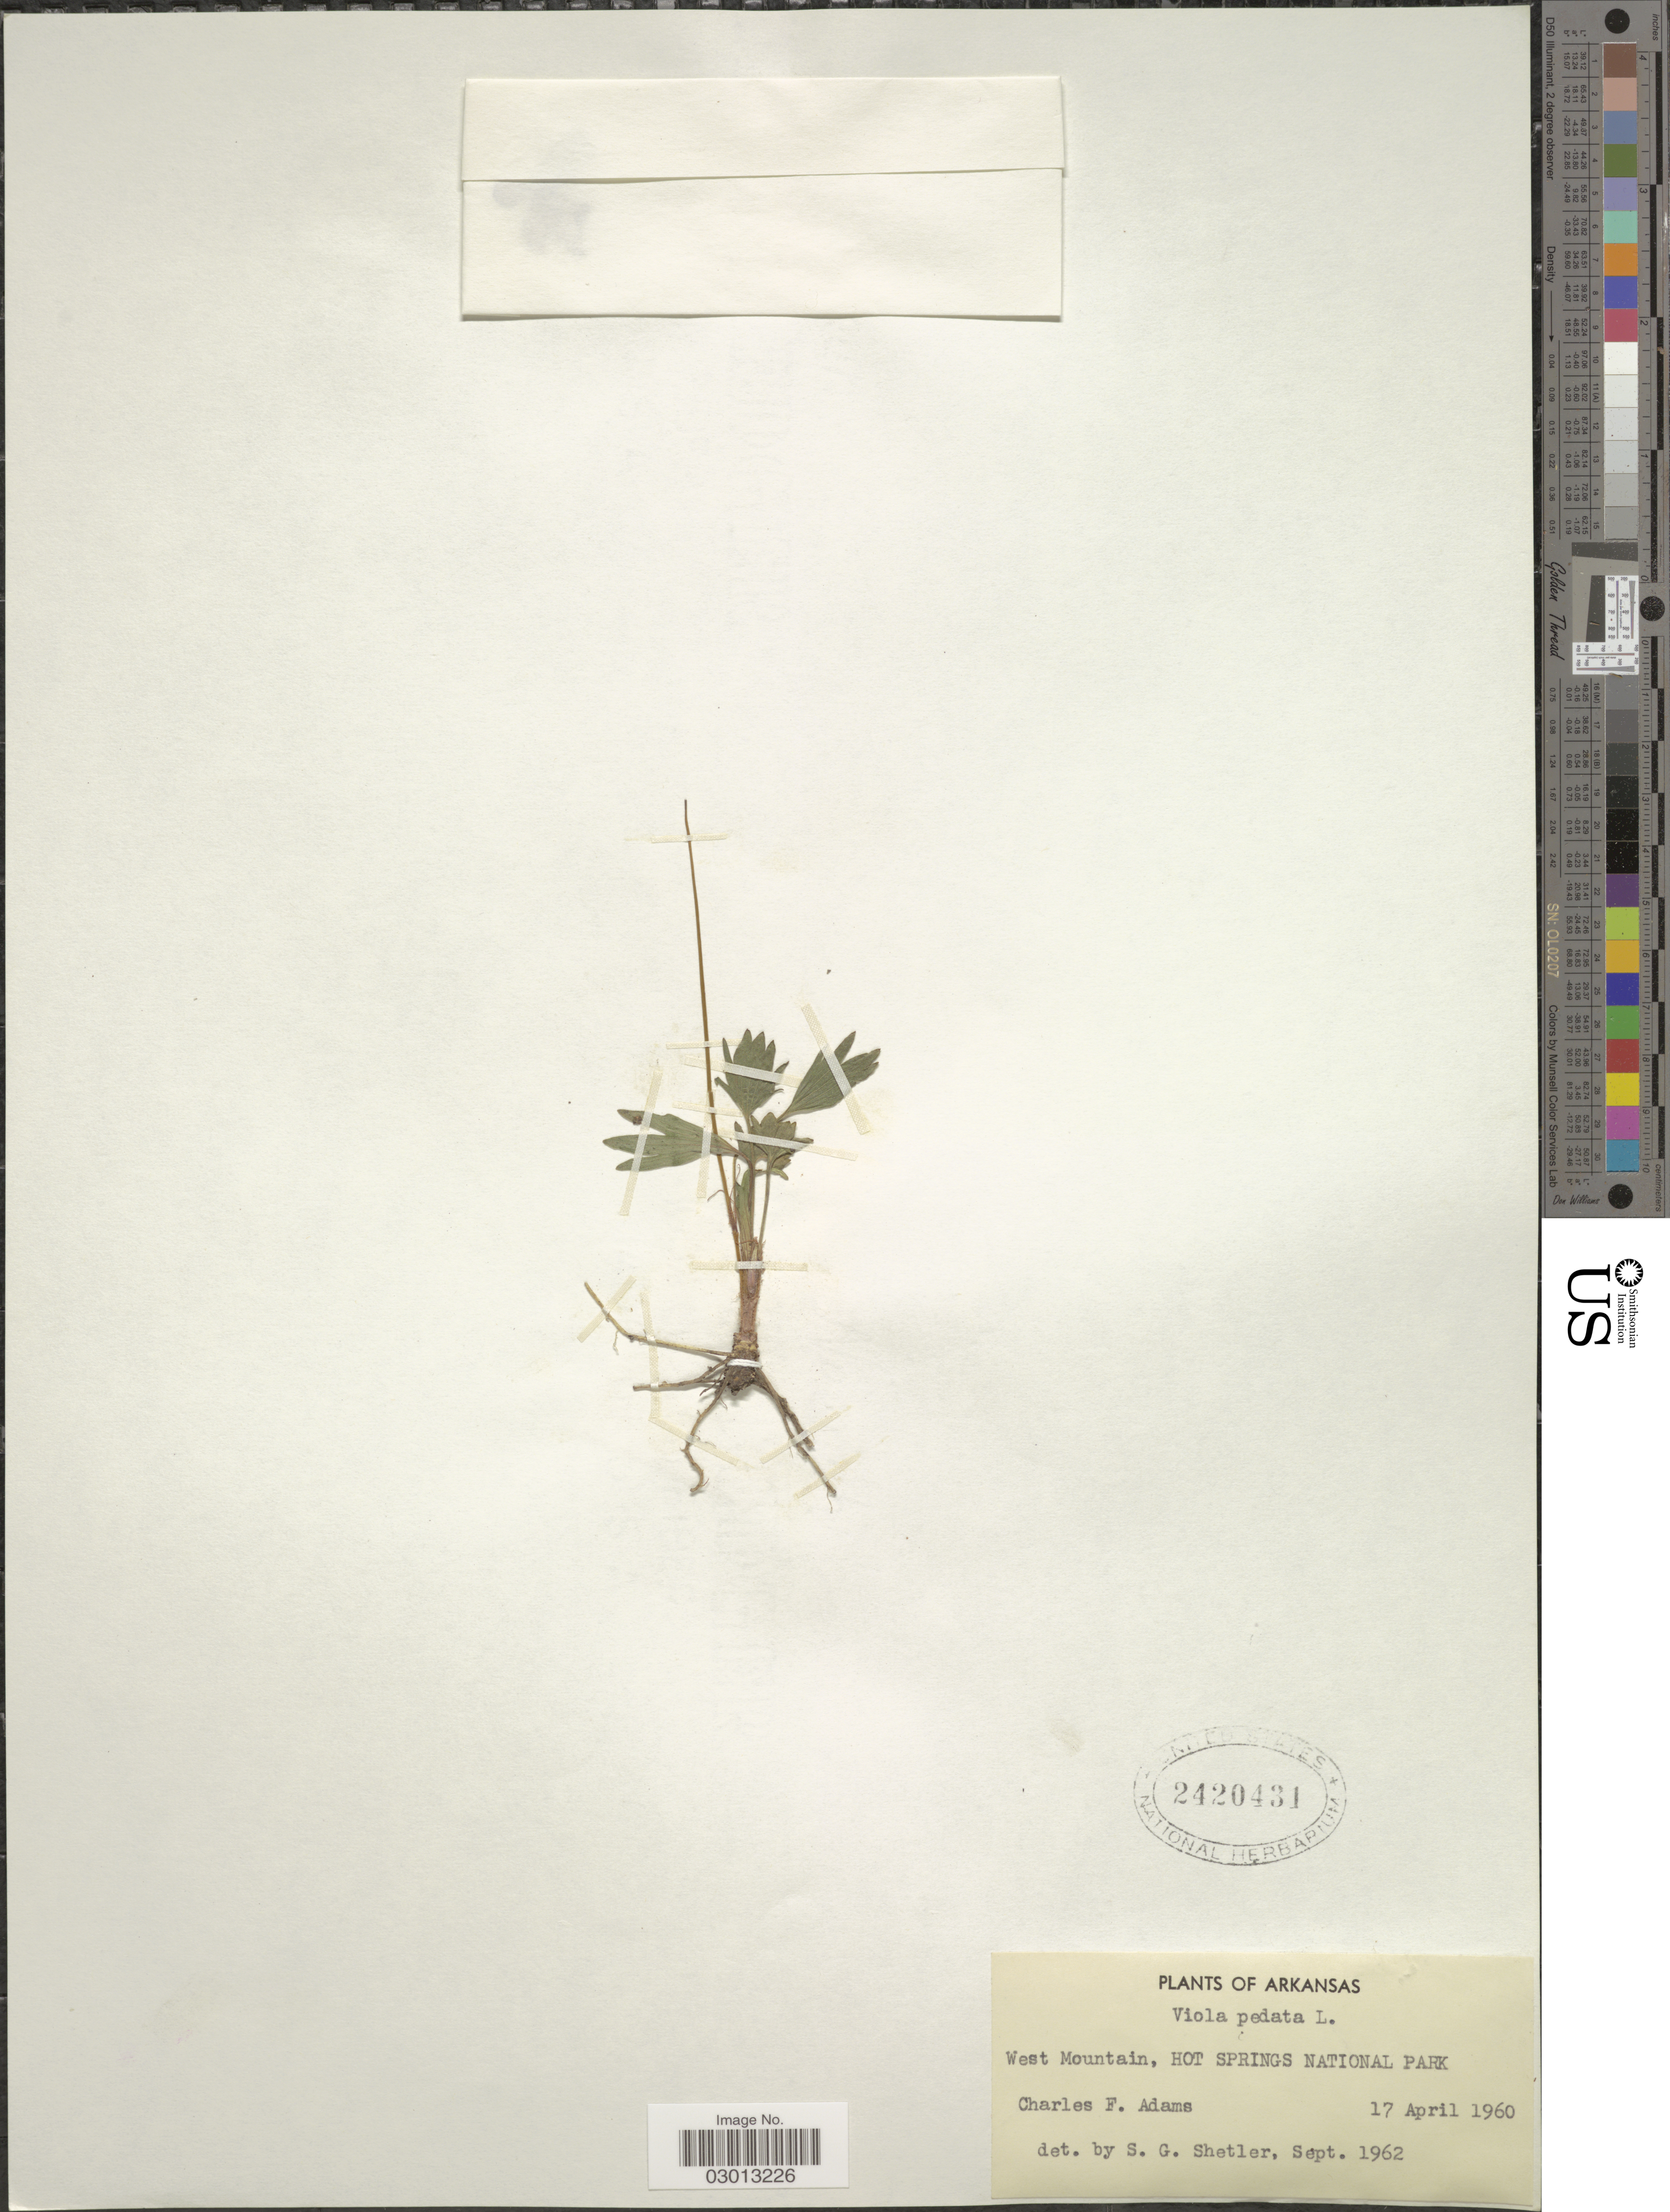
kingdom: Plantae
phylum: Tracheophyta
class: Magnoliopsida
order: Malpighiales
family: Violaceae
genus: Viola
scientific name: Viola pedata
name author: L.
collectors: C. F. Adams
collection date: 1960-04-17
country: United States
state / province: Arkansas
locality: West Mountain, Hot Springs National Park.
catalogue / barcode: US 2420431